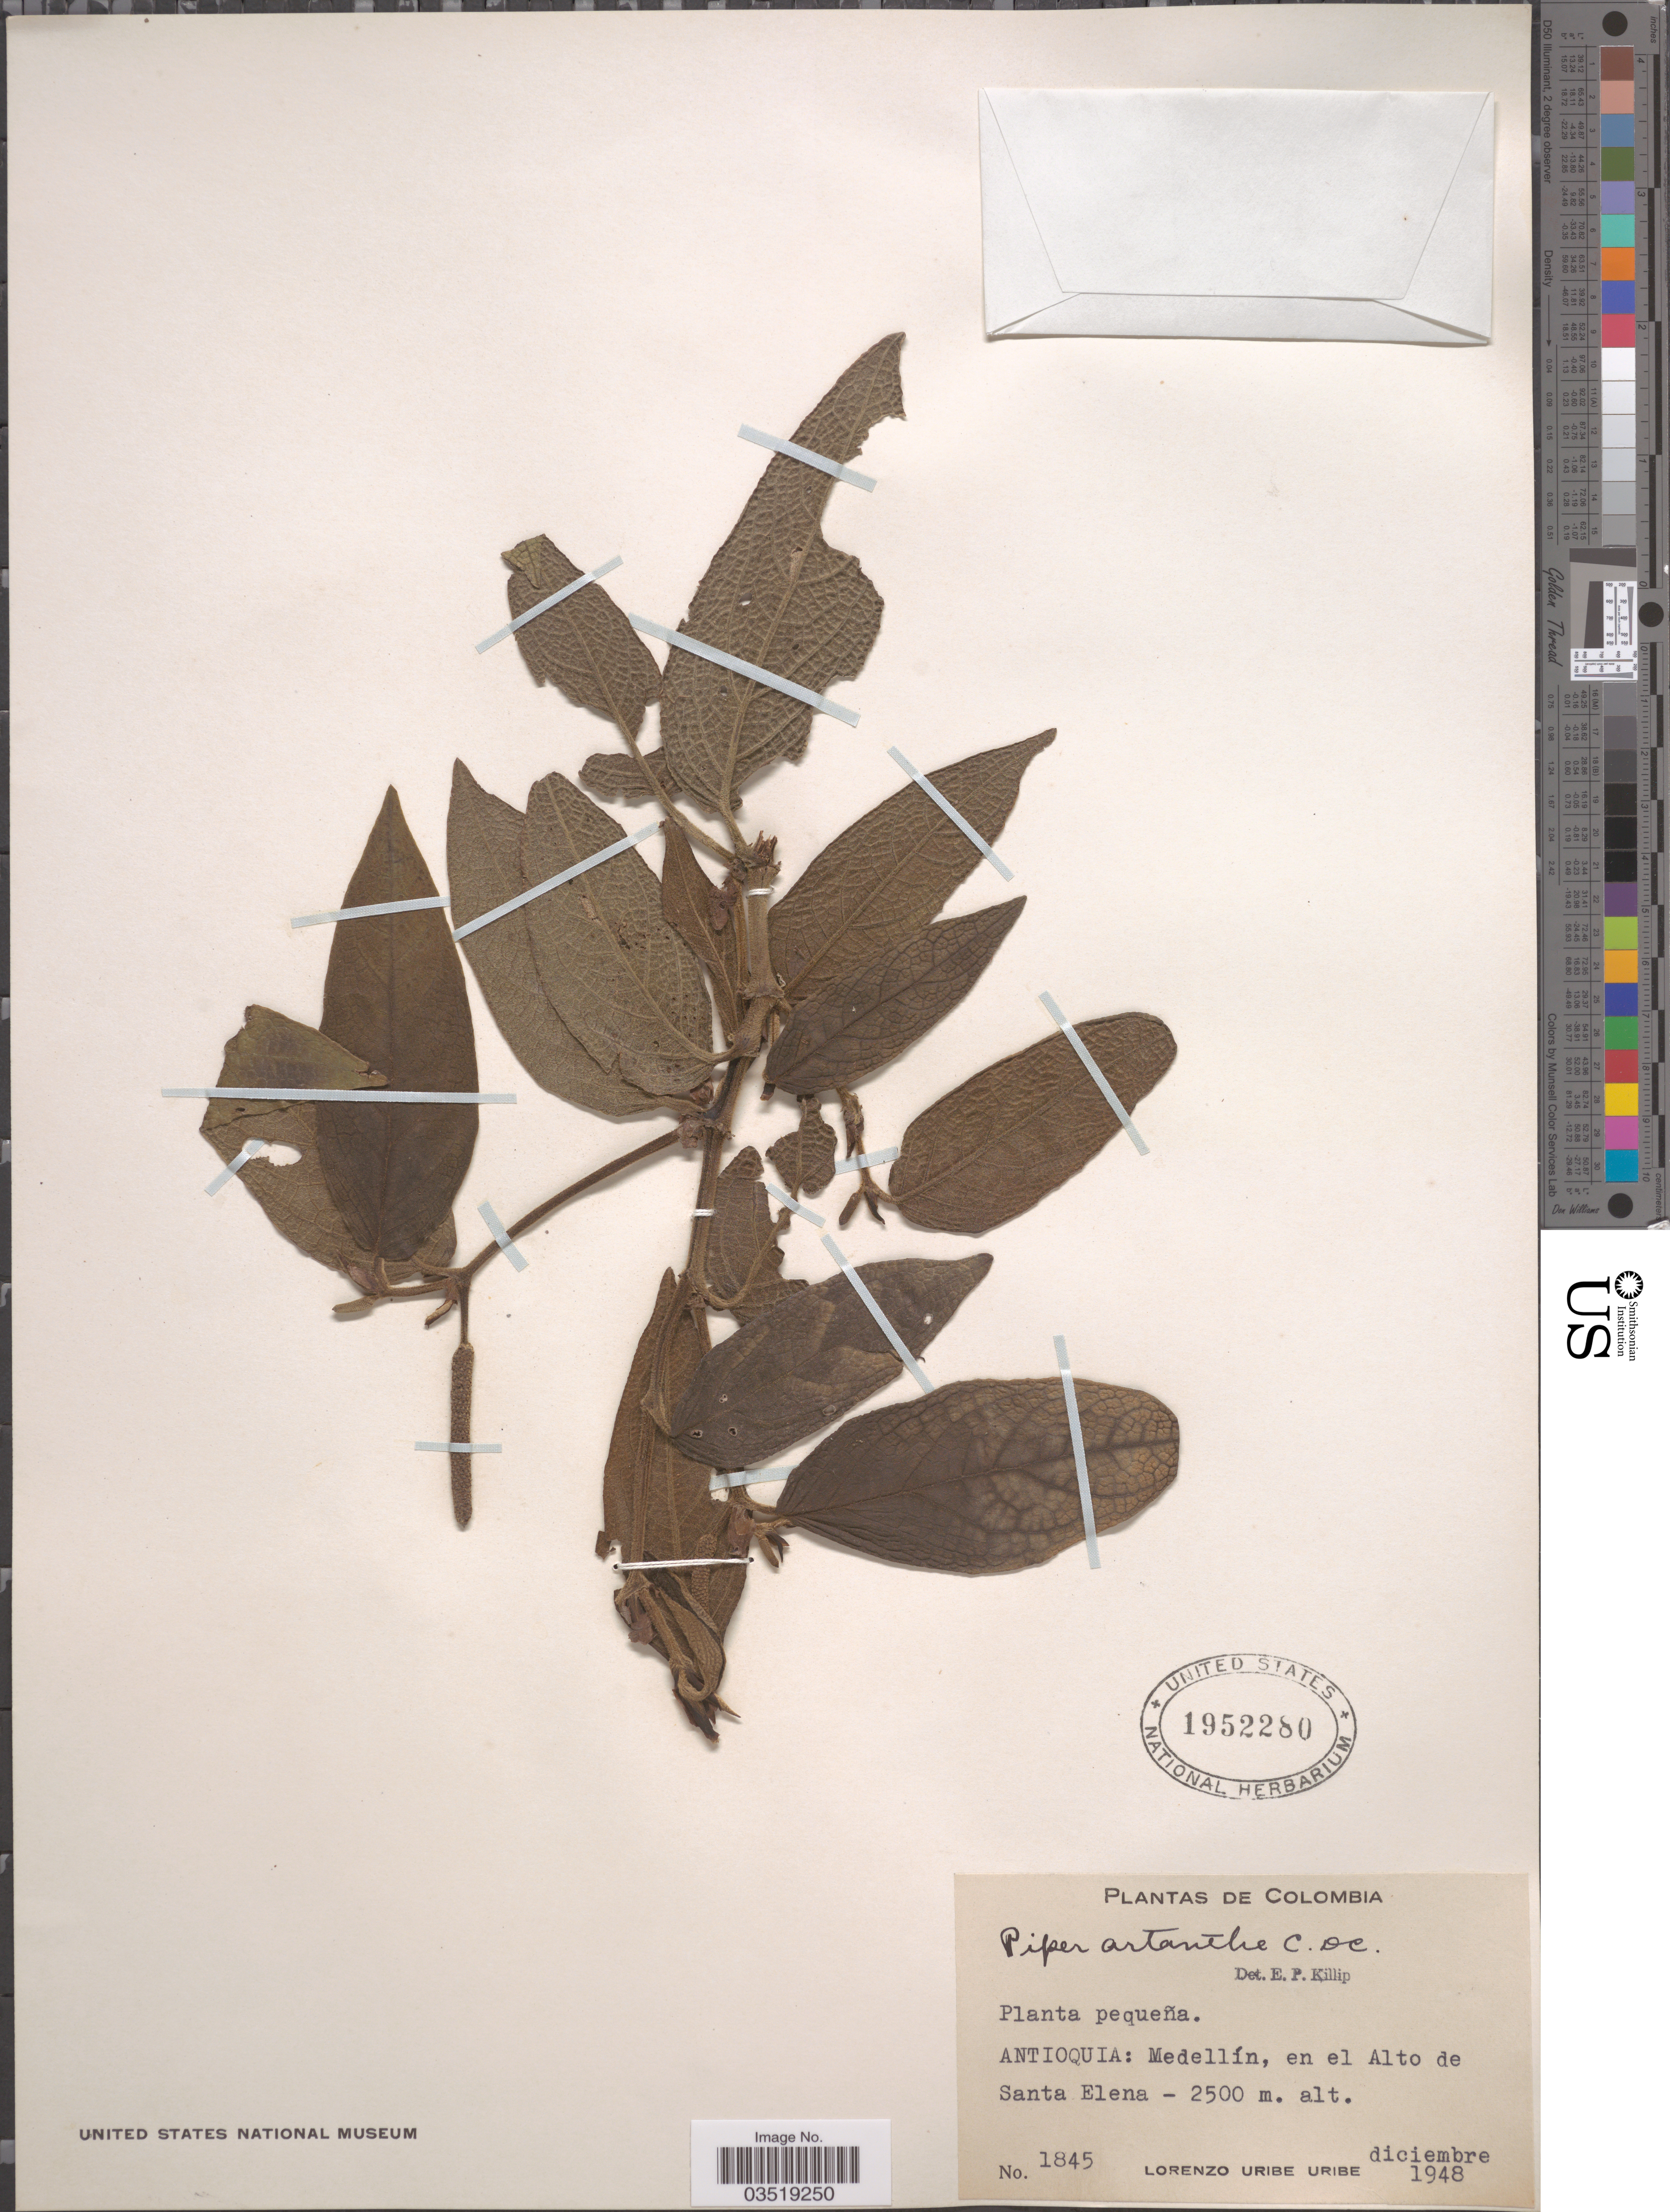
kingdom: Plantae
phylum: Tracheophyta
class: Magnoliopsida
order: Piperales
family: Piperaceae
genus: Piper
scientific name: Piper artanthe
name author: C. DC.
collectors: L. Uribe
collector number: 1845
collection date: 1948-12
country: Colombia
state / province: Antioquia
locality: Medellín, en el Alto de Santa Elena.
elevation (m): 2500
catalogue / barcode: US 1952280